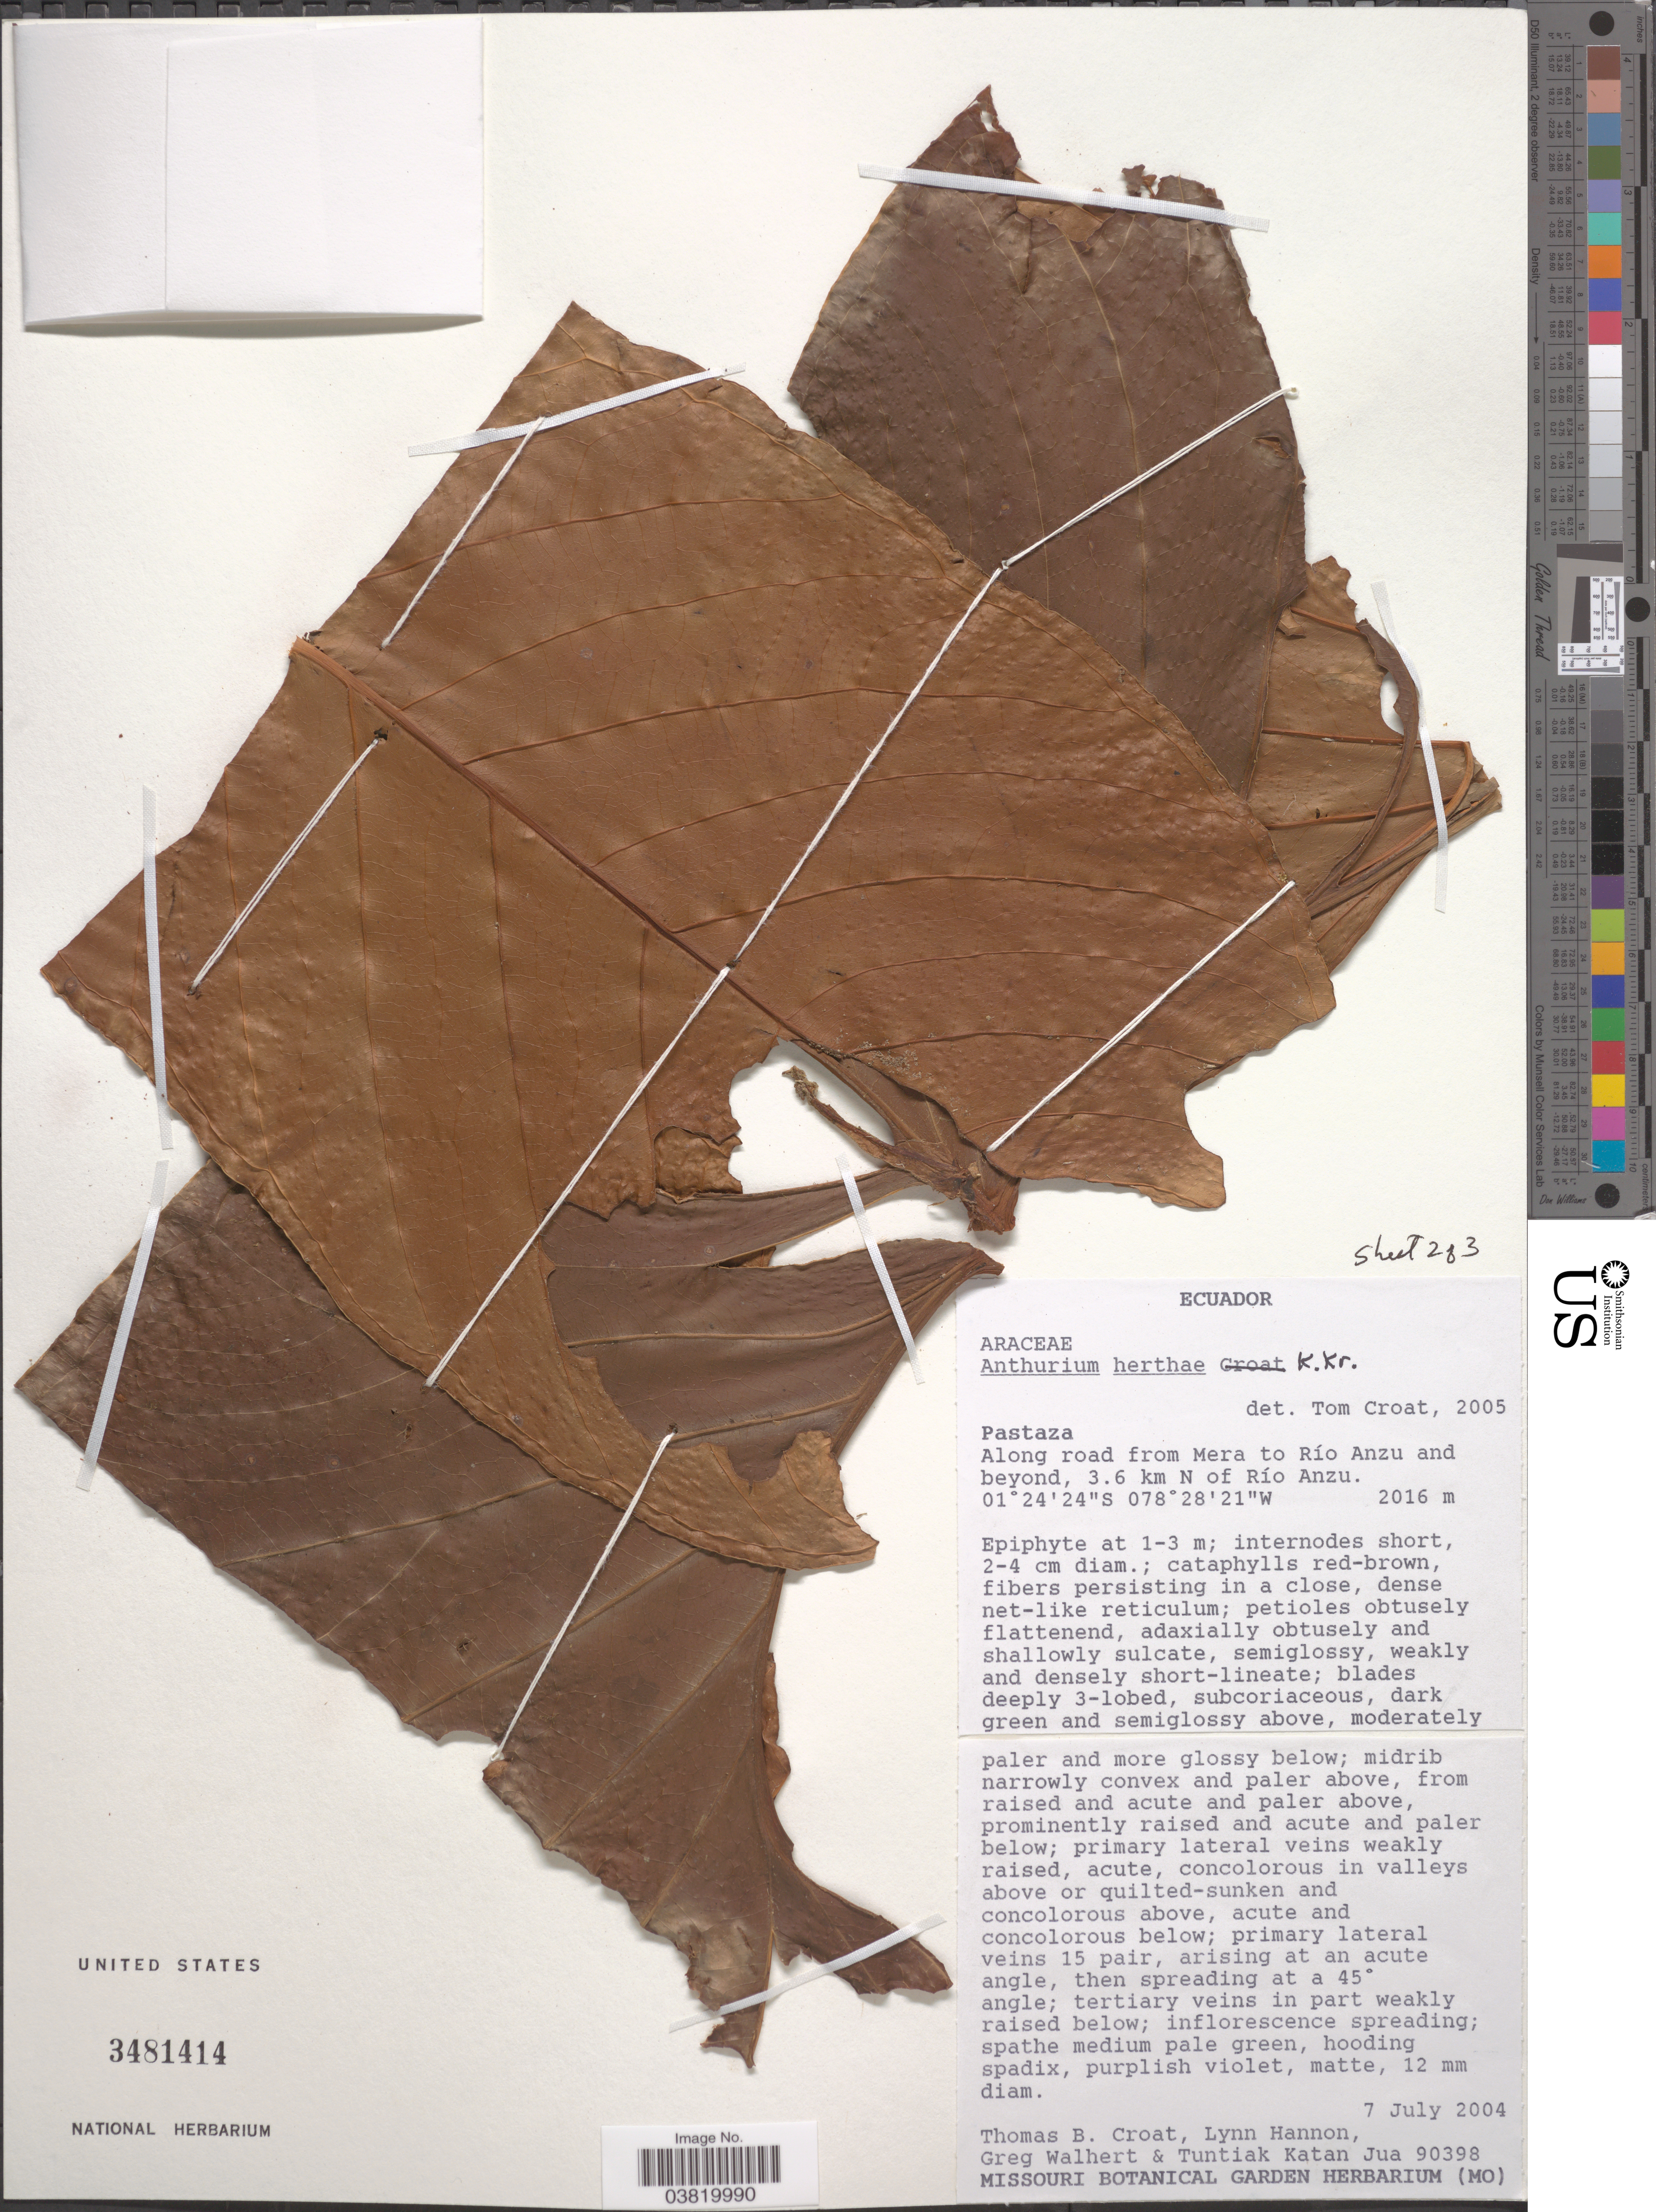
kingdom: Plantae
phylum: Tracheophyta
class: Liliopsida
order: Alismatales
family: Araceae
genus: Anthurium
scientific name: Anthurium herthae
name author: K. Krause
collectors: T. B. Croat, L. Hannon, G. Walhert & T. Katan Jua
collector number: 90398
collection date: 2004-07-07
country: Ecuador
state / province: Pastaza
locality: Along road from Mera to Río Anzu and beyond, 3.6 km N of Río Anzu.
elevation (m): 2016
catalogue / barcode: US 3481414